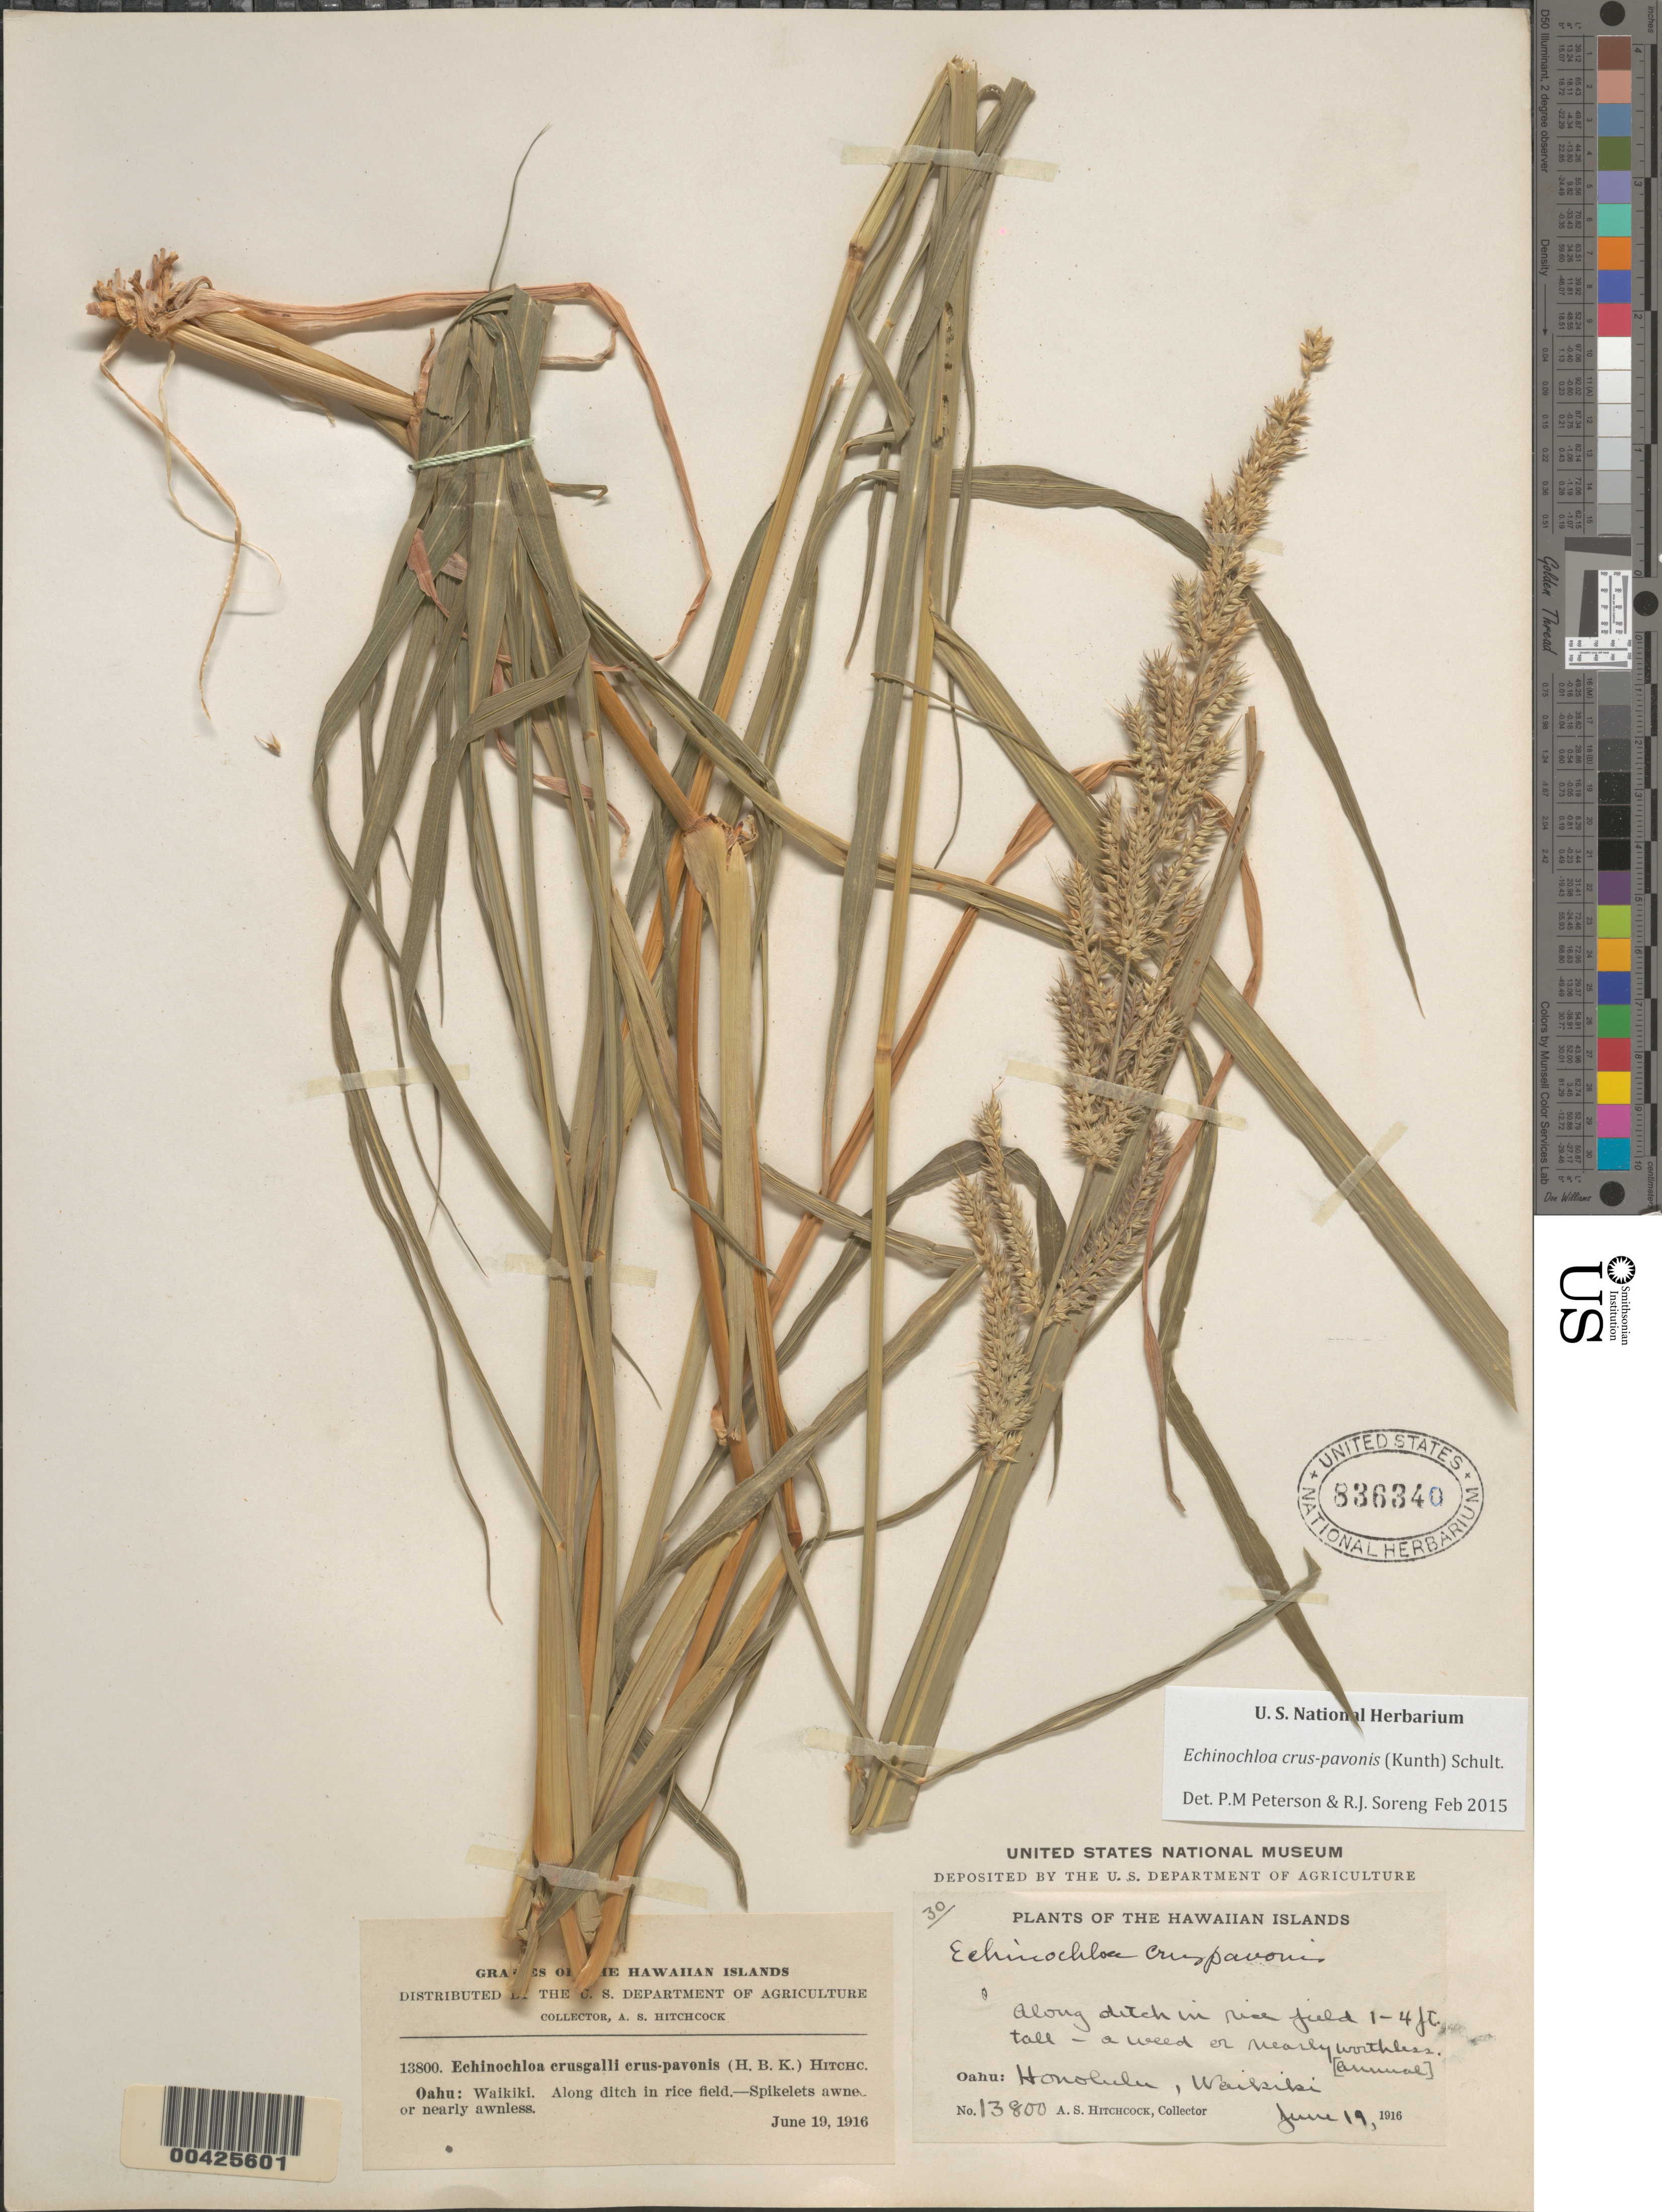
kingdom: Plantae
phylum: Tracheophyta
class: Liliopsida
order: Poales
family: Poaceae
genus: Echinochloa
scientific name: Echinochloa crus-galli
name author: (L.) P. Beauv.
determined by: Wagner, W. L., (BOT), Smithsonian Institution - National Museum of Natural History (UNITED STATES)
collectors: A. S. Hitchcock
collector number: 13800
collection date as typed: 19 Jun 1916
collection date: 1916-06-19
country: United States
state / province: Hawaii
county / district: Honolulu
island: Oahu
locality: Oahu: Honolulu, Waikiki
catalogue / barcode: US 836340